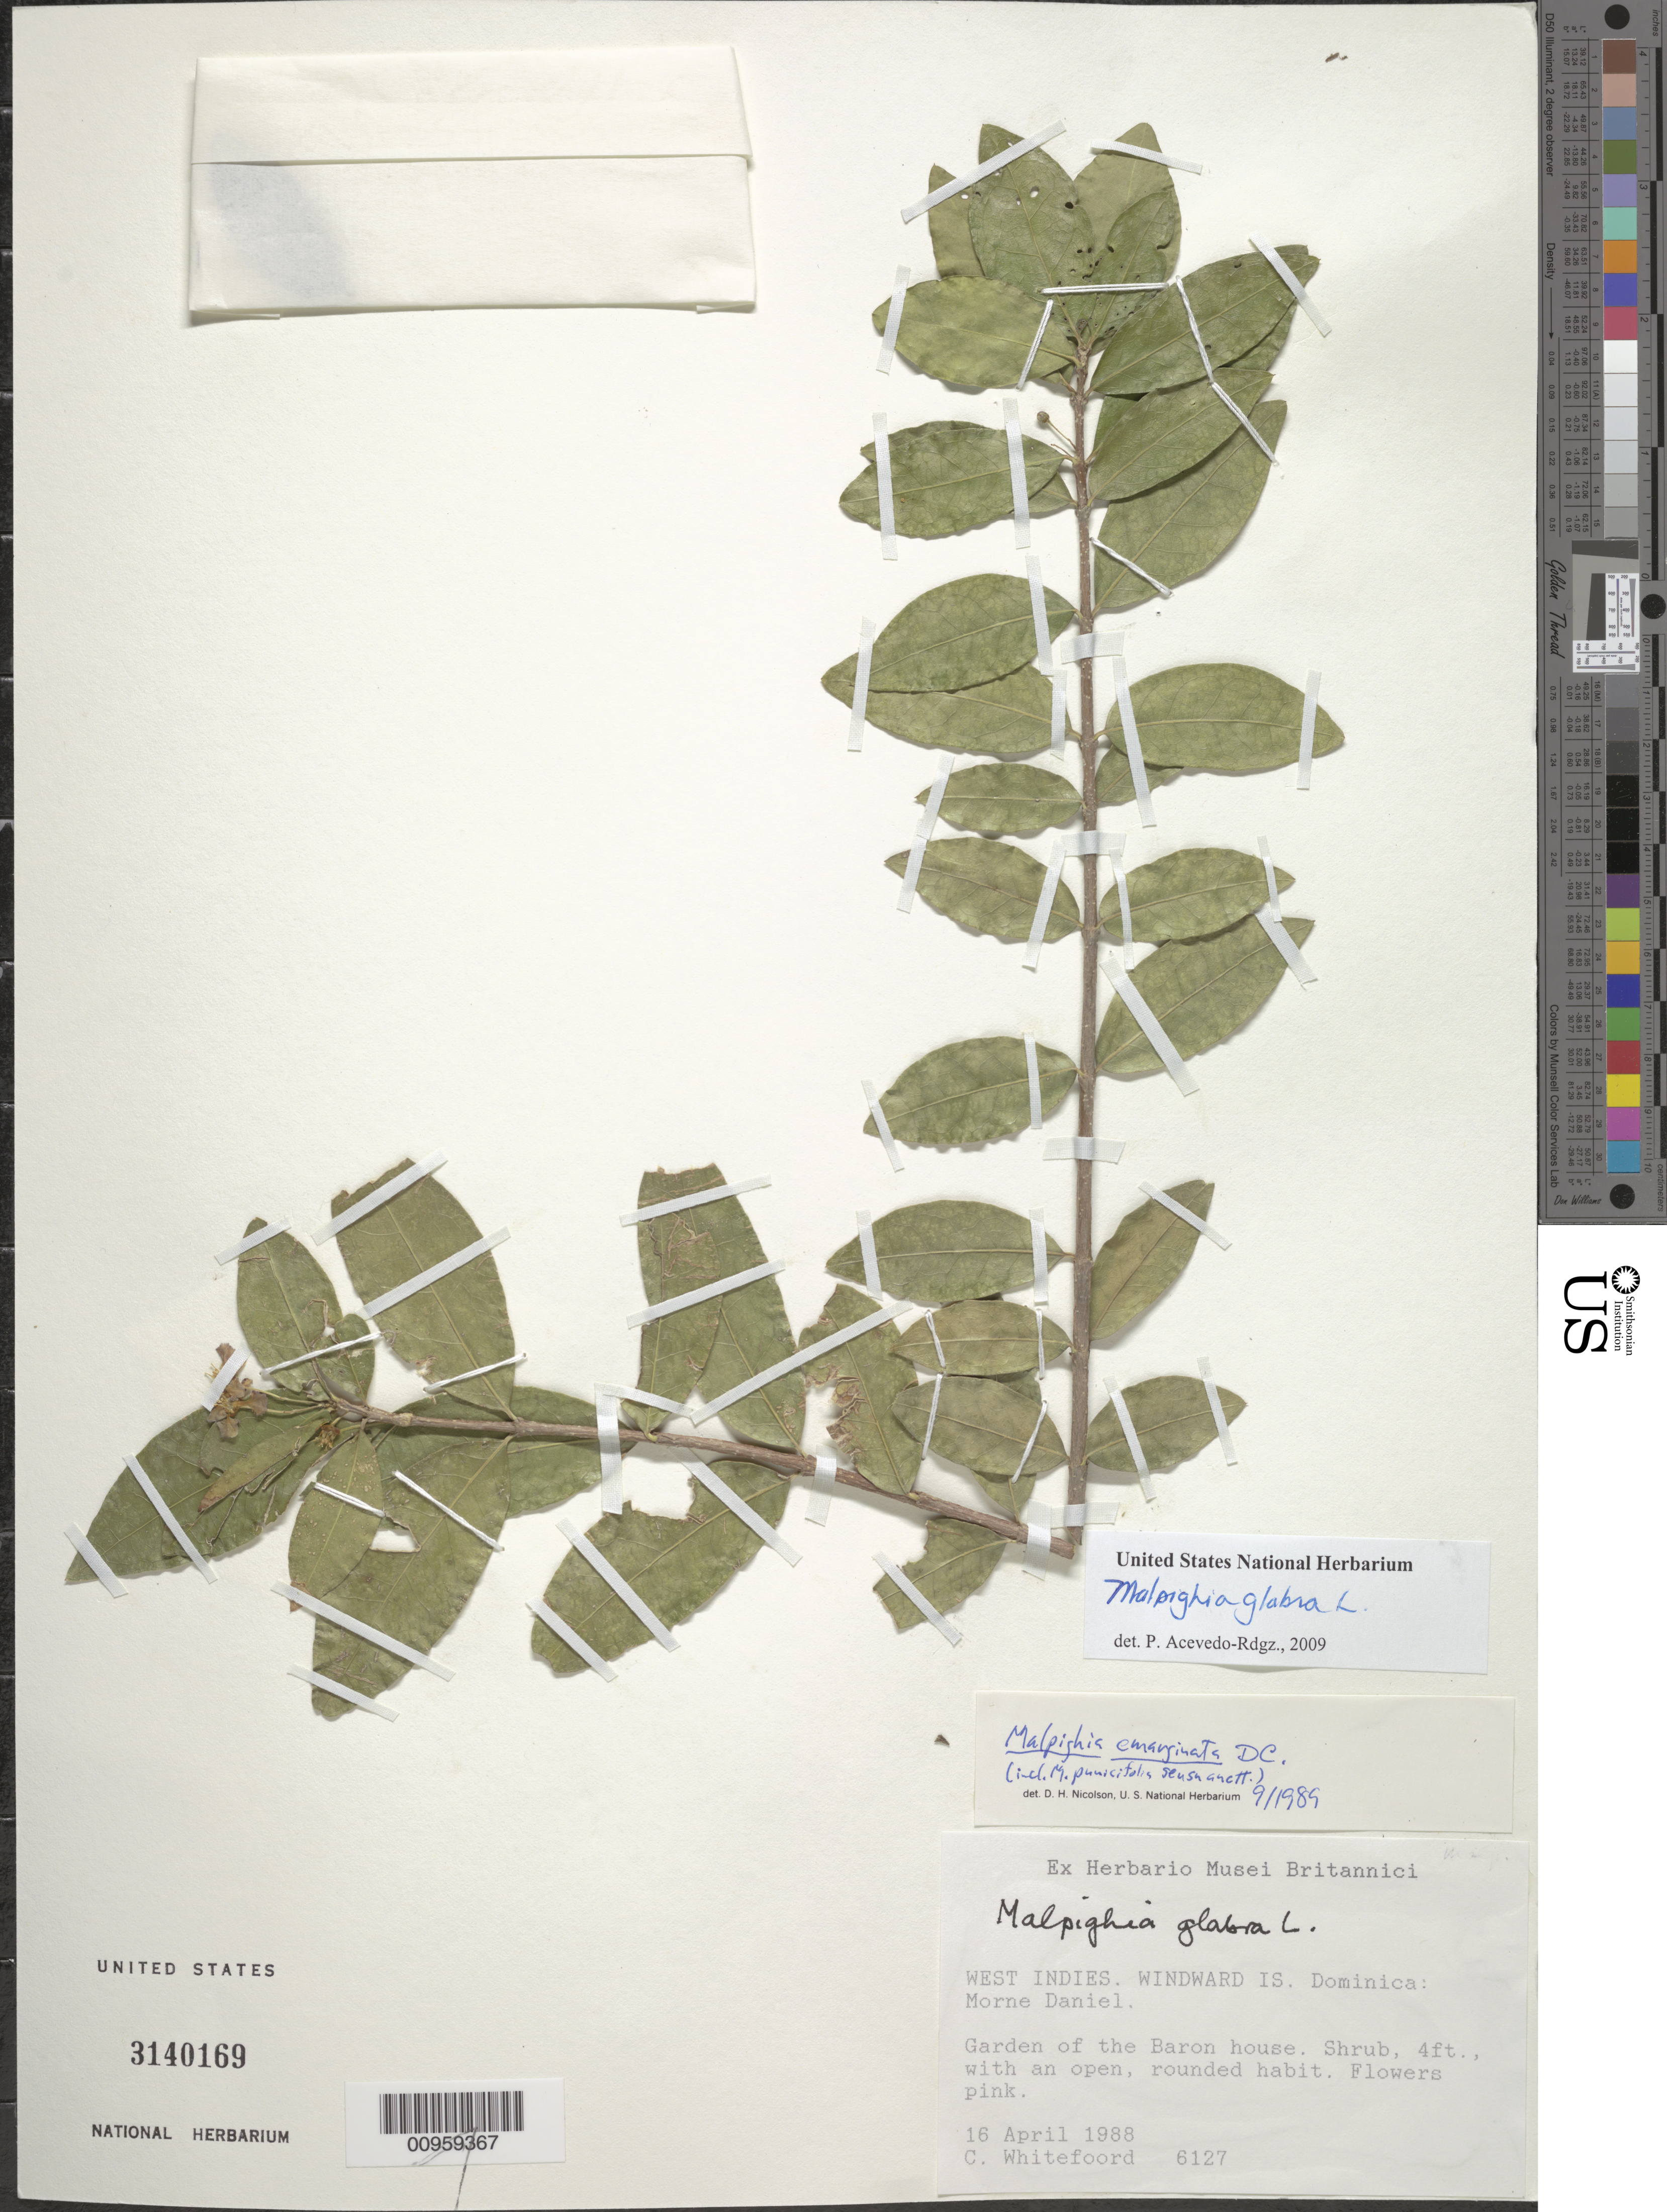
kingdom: Plantae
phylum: Tracheophyta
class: Magnoliopsida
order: Malpighiales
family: Malpighiaceae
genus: Malpighia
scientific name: Malpighia glabra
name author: L.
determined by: Acevedo-Rodríguez, P., (BOT), Smithsonian Institution - National Museum of Natural History (UNITED STATES)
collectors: C. Whitefoord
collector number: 6127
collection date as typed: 16 Apr 1989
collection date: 1989-04-16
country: Dominica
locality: Morne Daniel, Baron House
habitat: Garden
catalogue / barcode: US 3140169